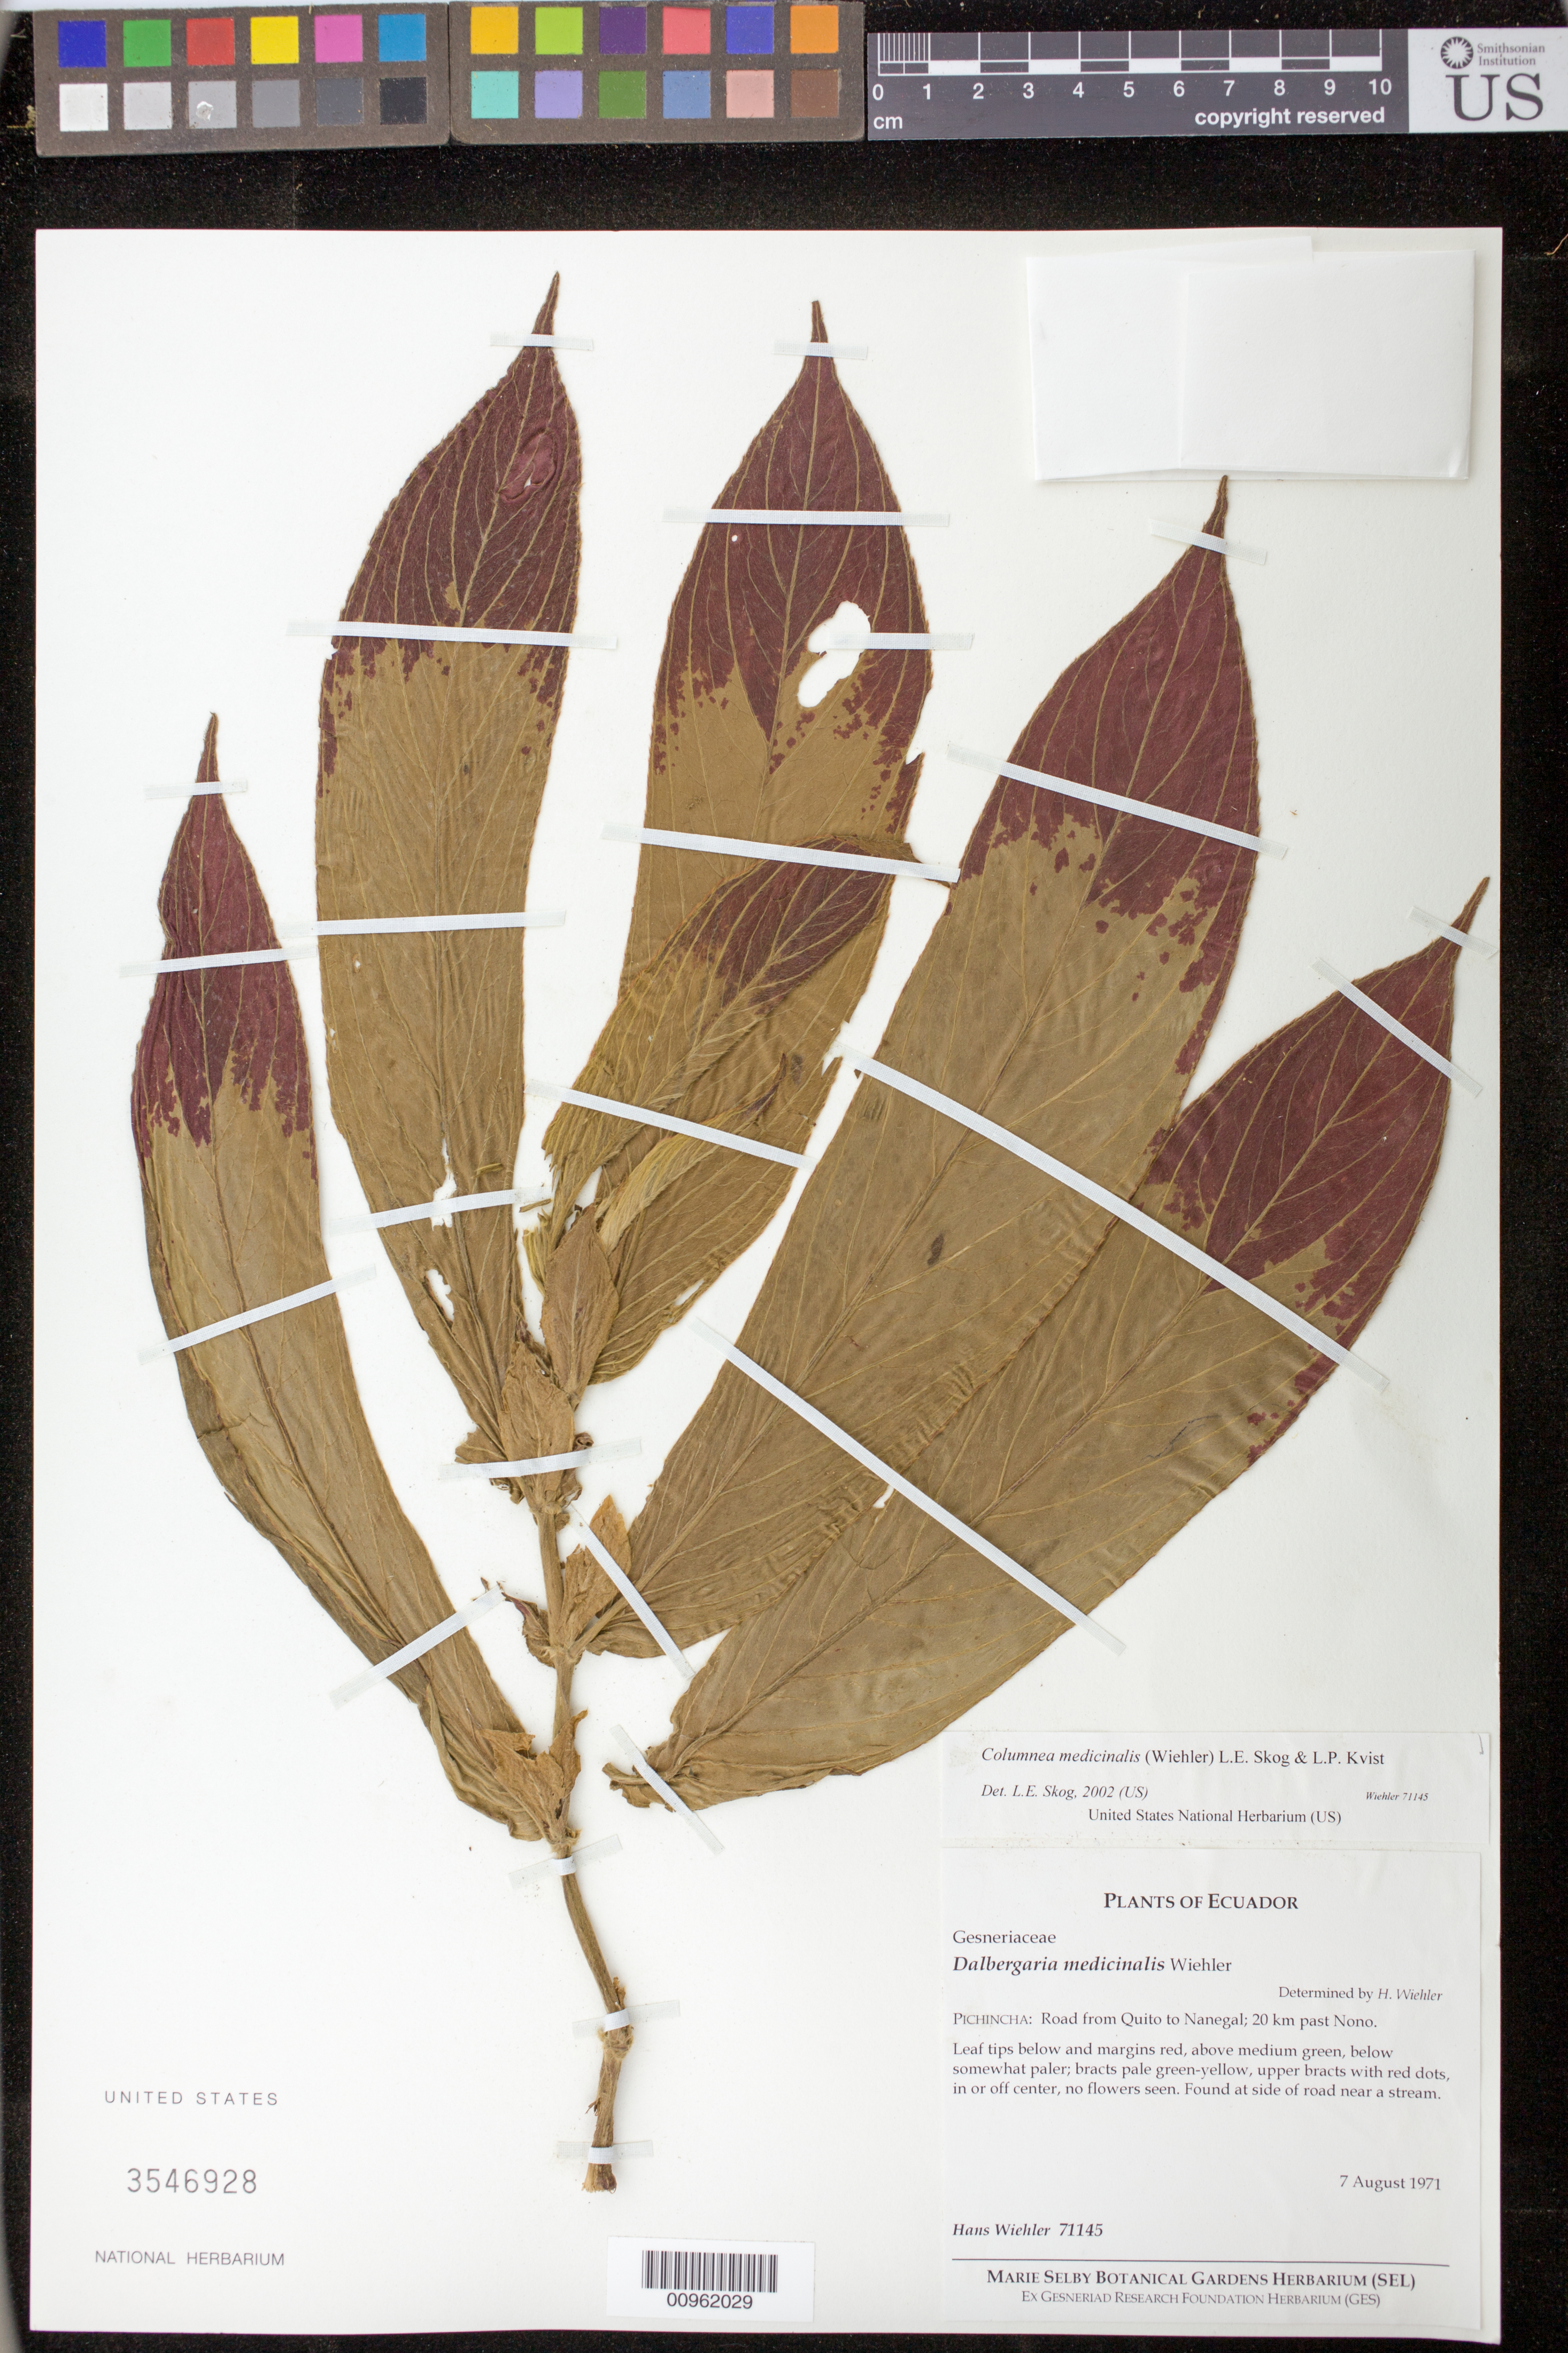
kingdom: Plantae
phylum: Tracheophyta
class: Magnoliopsida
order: Lamiales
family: Gesneriaceae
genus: Columnea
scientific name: Columnea medicinalis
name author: (Wiehler) L.E. Skog & L.P. Kvist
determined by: Skog, Laurence E.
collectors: H. J. Wiehler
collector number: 71145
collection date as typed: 07 Aug 1971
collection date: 1971-08-07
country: Ecuador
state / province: Pichincha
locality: Pichincha: road from Quito to Nanegal; 20 km past Nono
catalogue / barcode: US 3546928